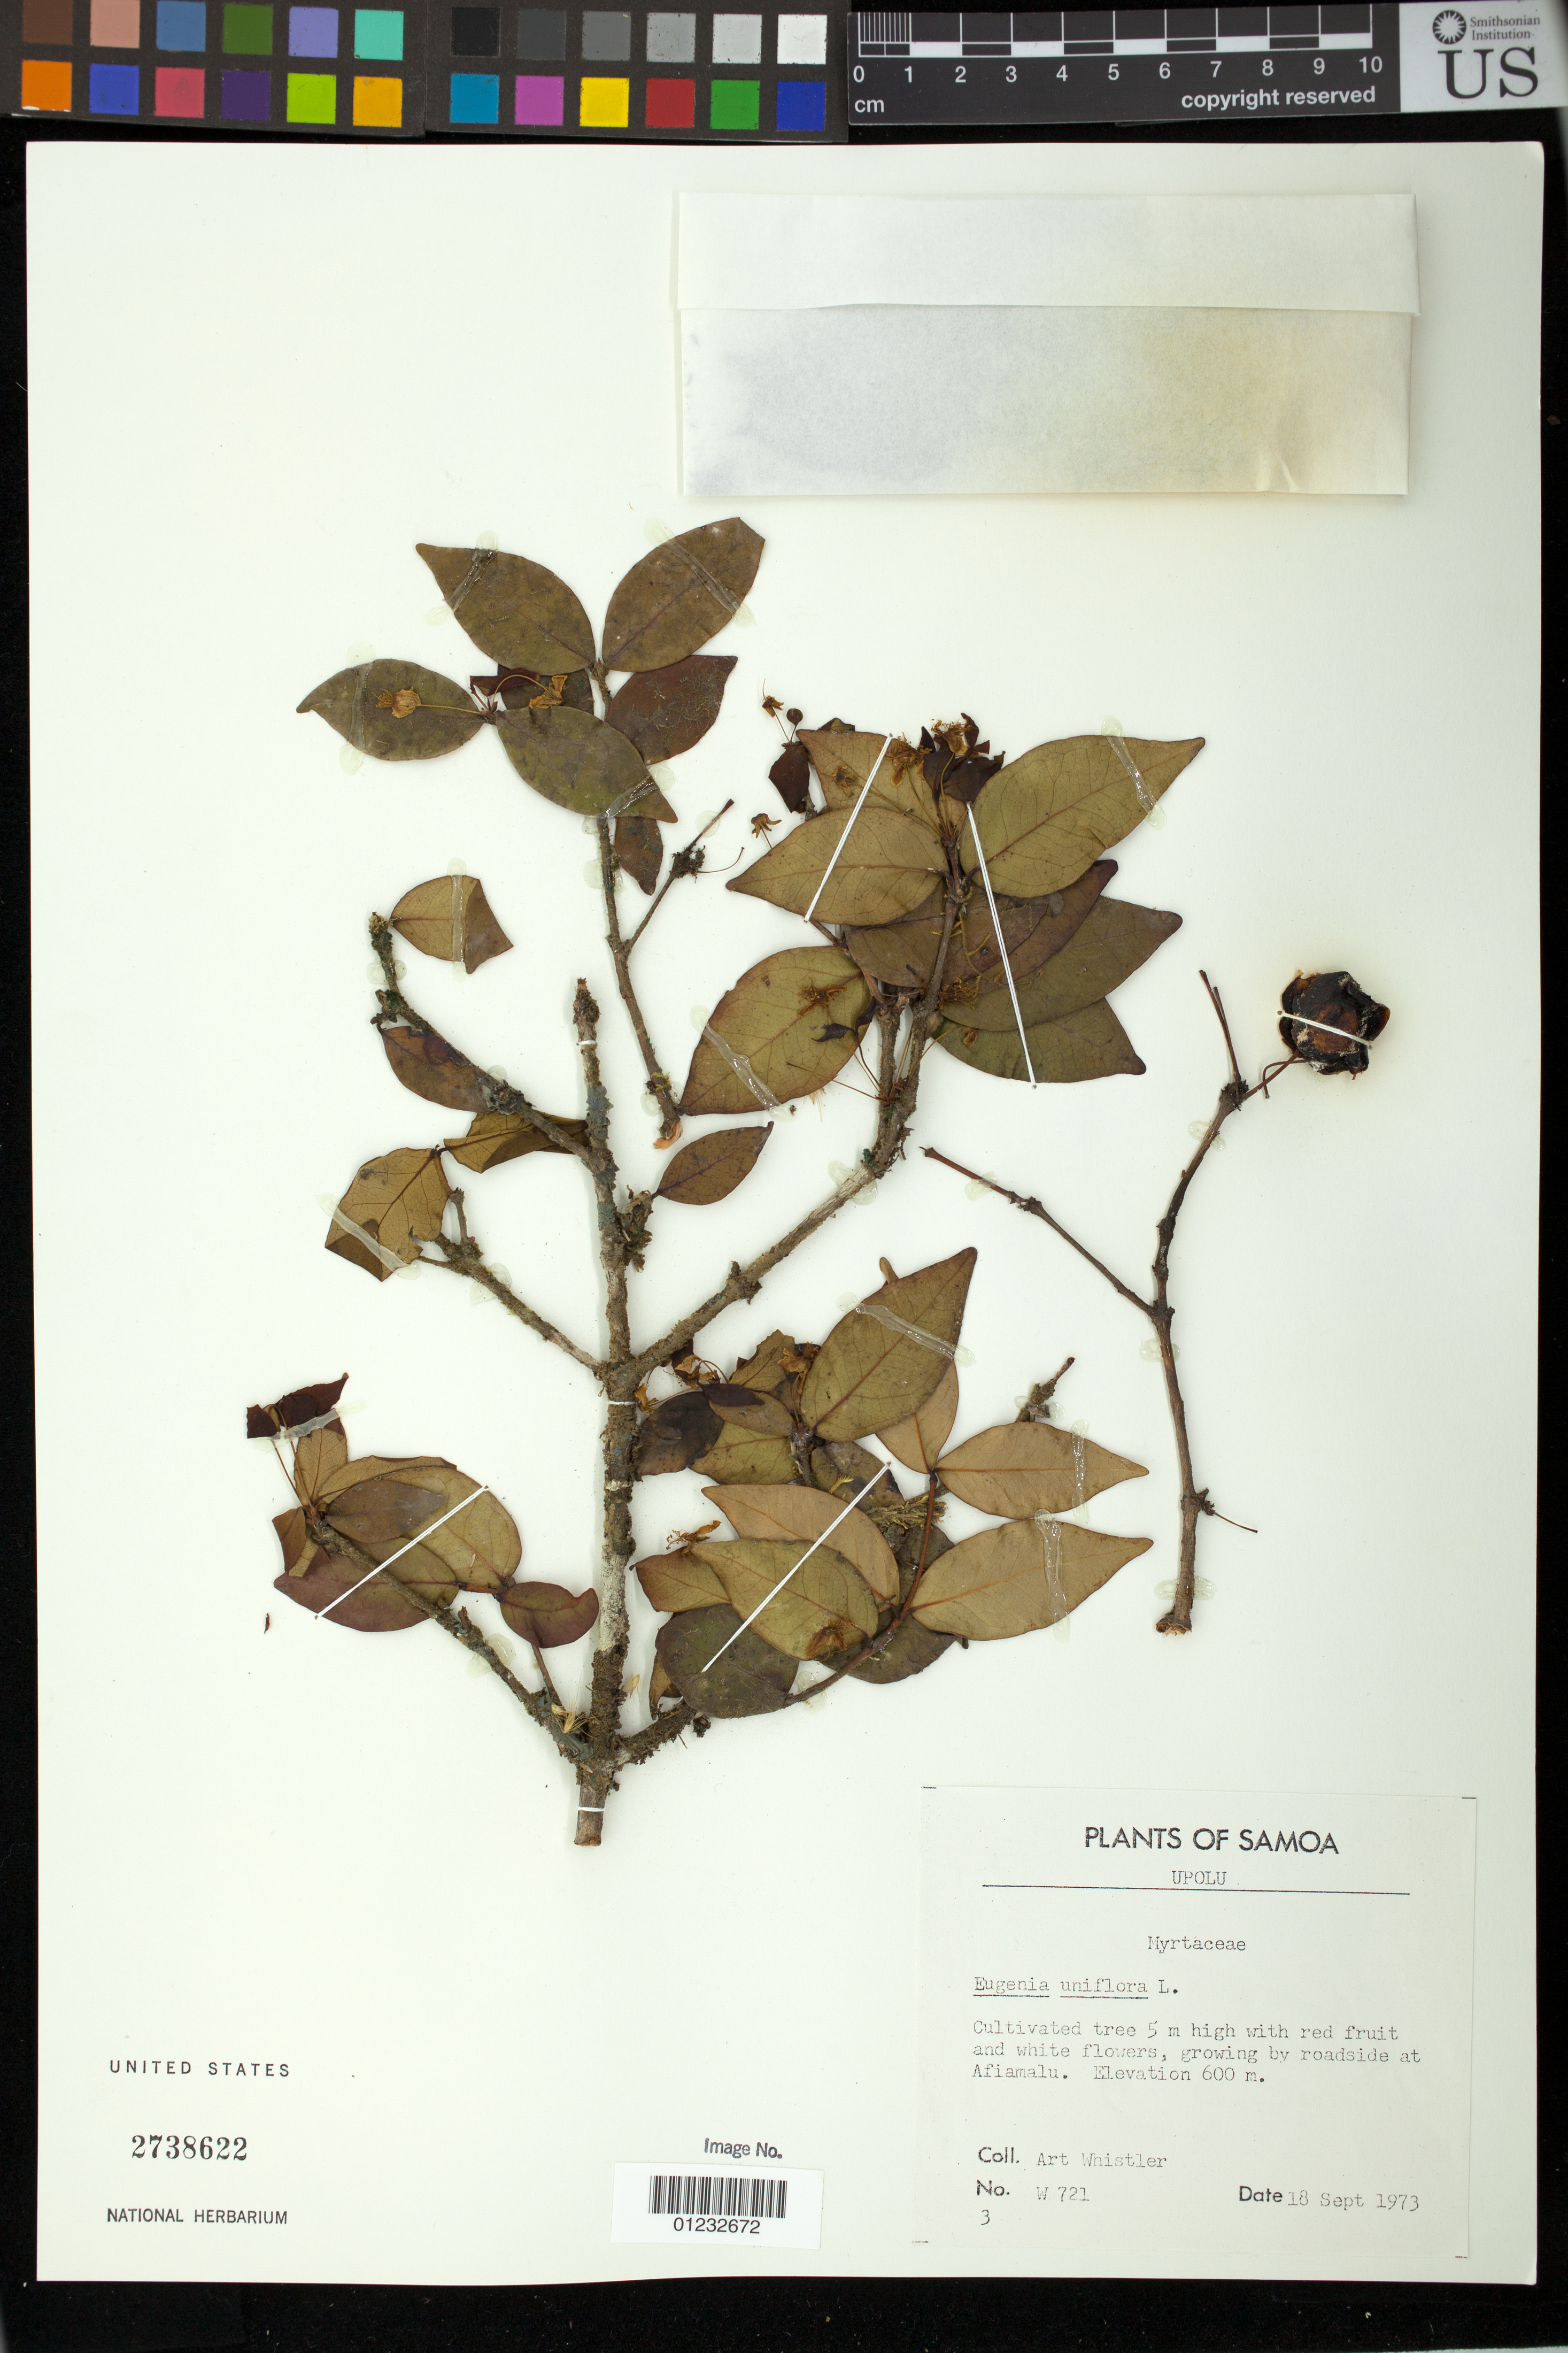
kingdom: Plantae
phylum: Tracheophyta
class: Magnoliopsida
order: Myrtales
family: Myrtaceae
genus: Syzygium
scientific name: Syzygium uniflorum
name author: Merr. & L.M. Perry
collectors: A. Whistler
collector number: W 721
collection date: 1973-09-18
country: Samoa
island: Upolu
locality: By roadside at Afiamalu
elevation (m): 600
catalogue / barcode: US 2738622